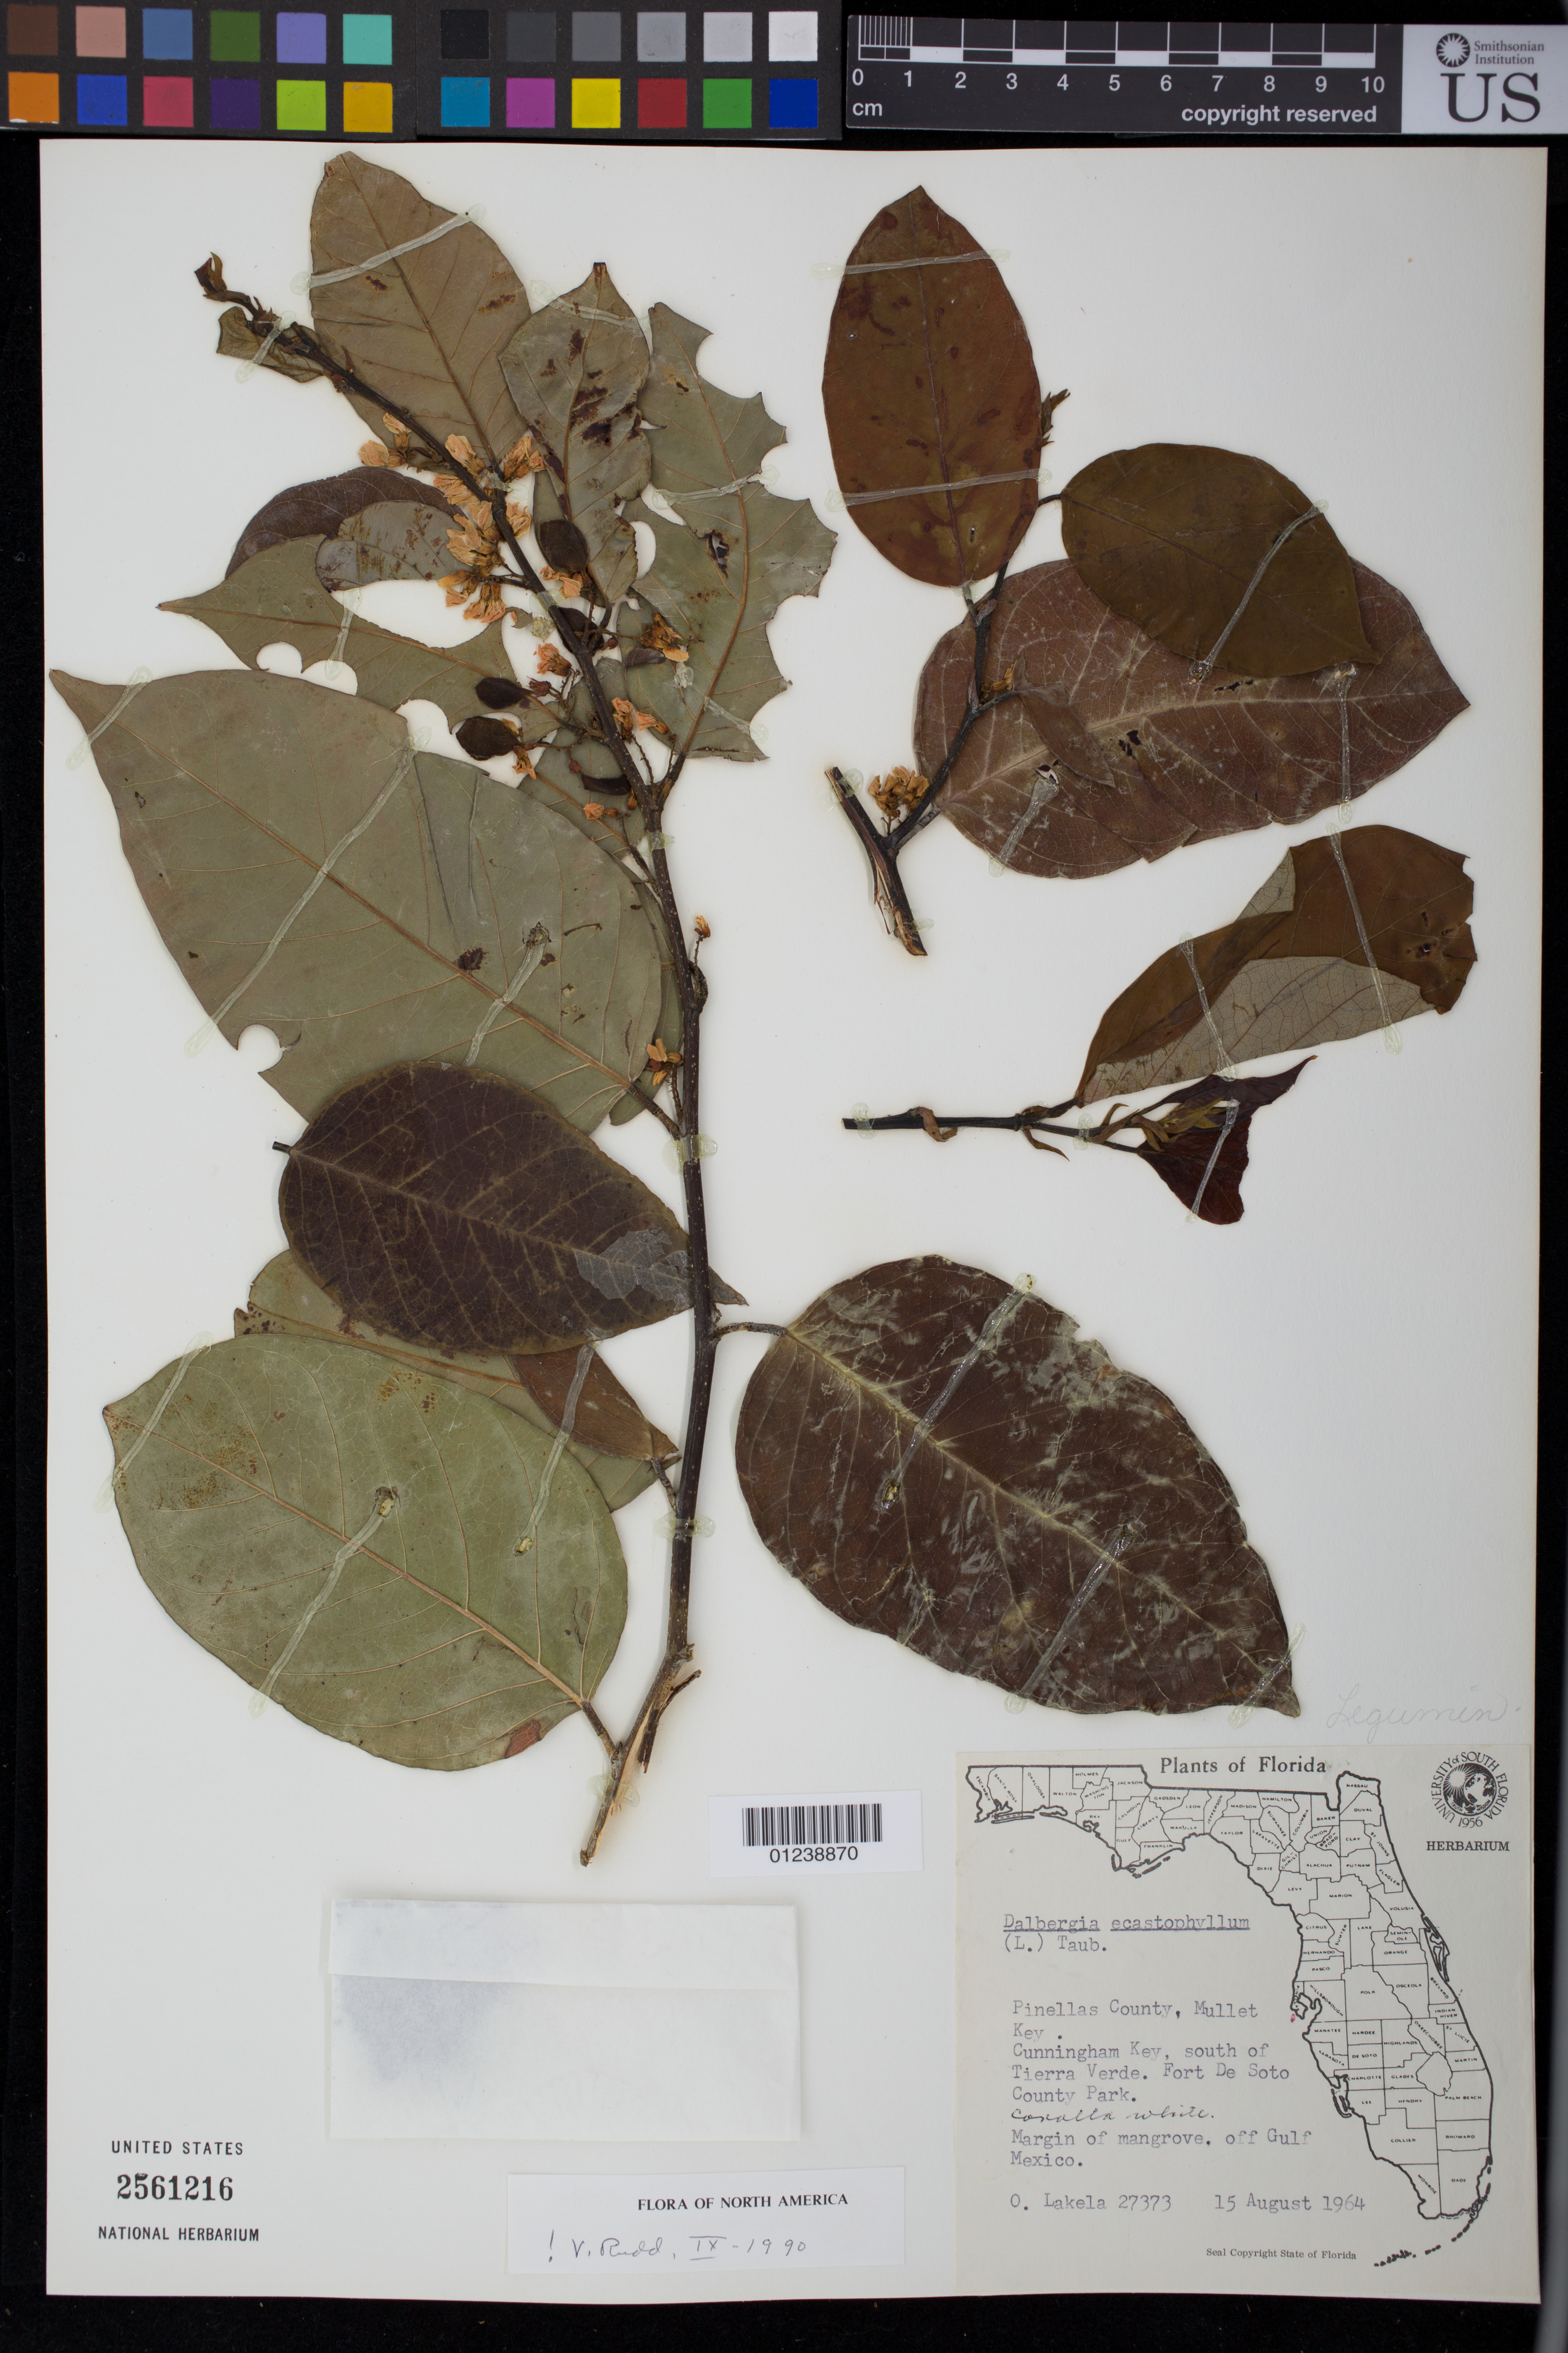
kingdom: Plantae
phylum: Tracheophyta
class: Magnoliopsida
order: Fabales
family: Fabaceae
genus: Dalbergia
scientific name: Dalbergia ecastaphyllum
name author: (L.) Taub.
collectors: O. Lakela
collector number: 27373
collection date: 1964-08-15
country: United States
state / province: Florida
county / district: Pinellas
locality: Mullet Key. Cunningham Key, south of Tierra Verde. Fort De Soto County Park. Margin of mangrove, off Gulf Mexico.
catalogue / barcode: US 2561216